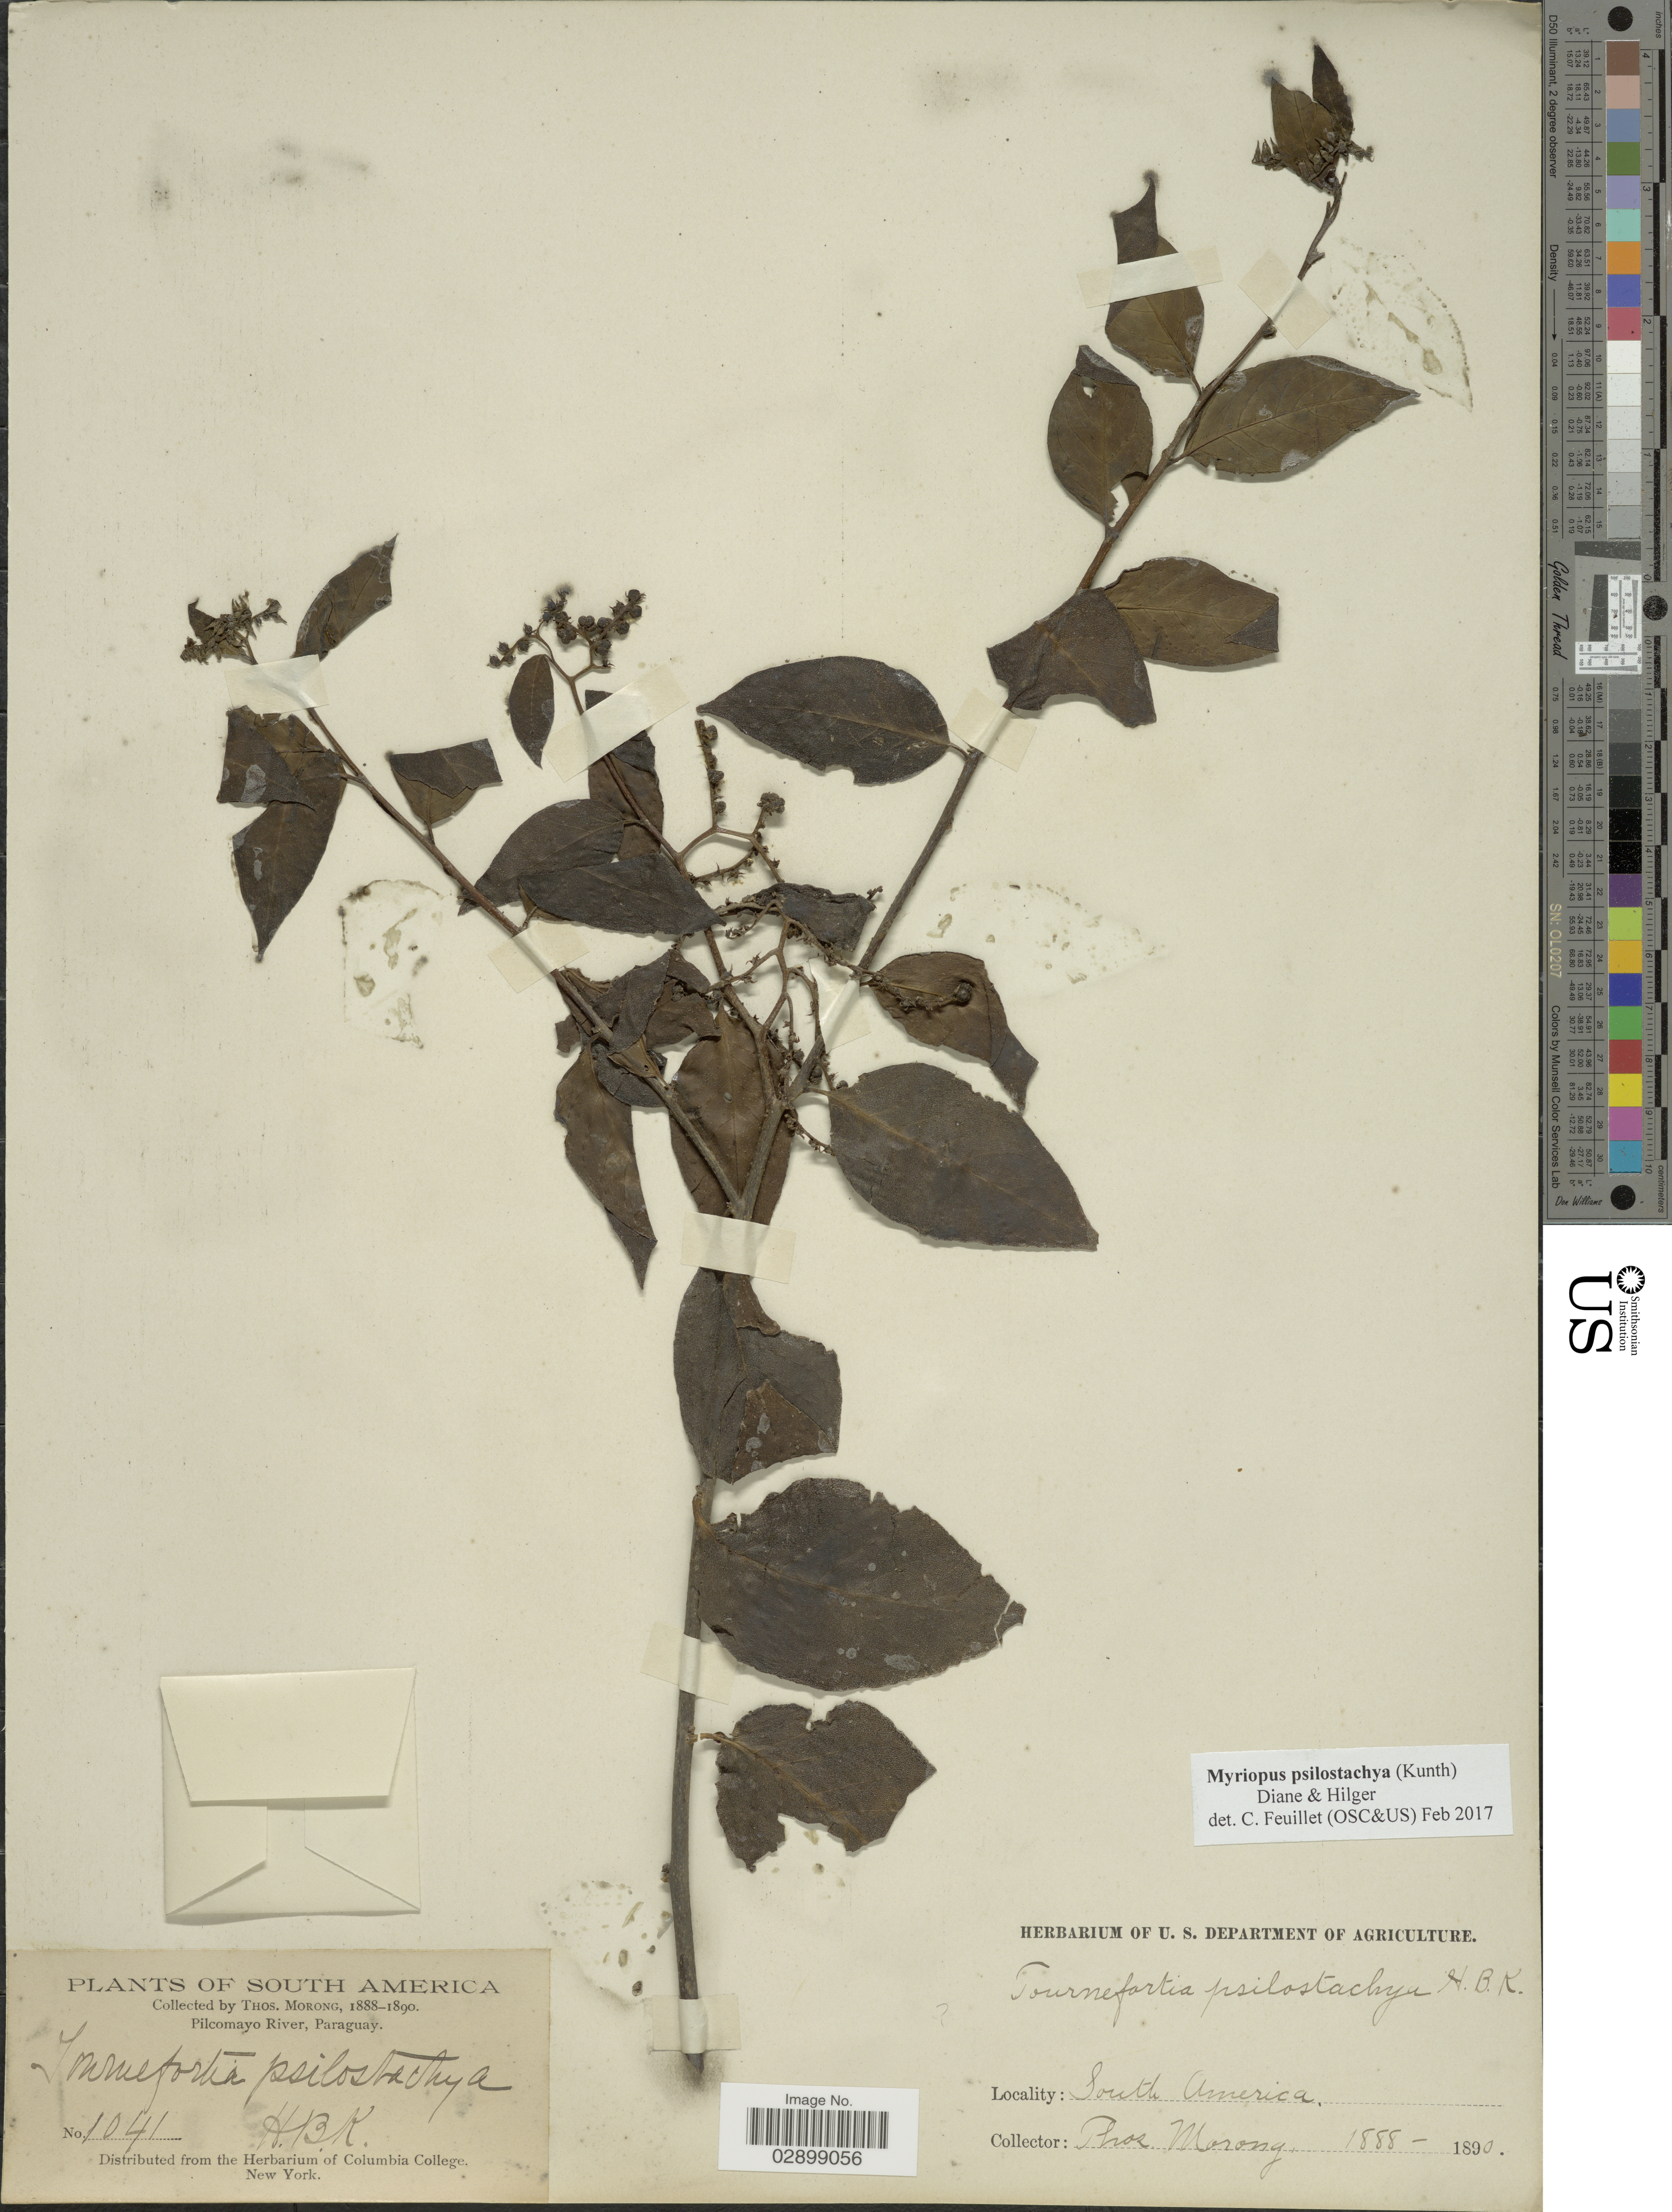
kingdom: Plantae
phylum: Tracheophyta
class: Magnoliopsida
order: Boraginales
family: Heliotropiaceae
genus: Myriopus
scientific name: Myriopus psilostachya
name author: (Kunth) Diane & Hilger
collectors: ex herb. T. Morong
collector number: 1041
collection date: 1888/1890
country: Paraguay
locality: Plicomayo River.